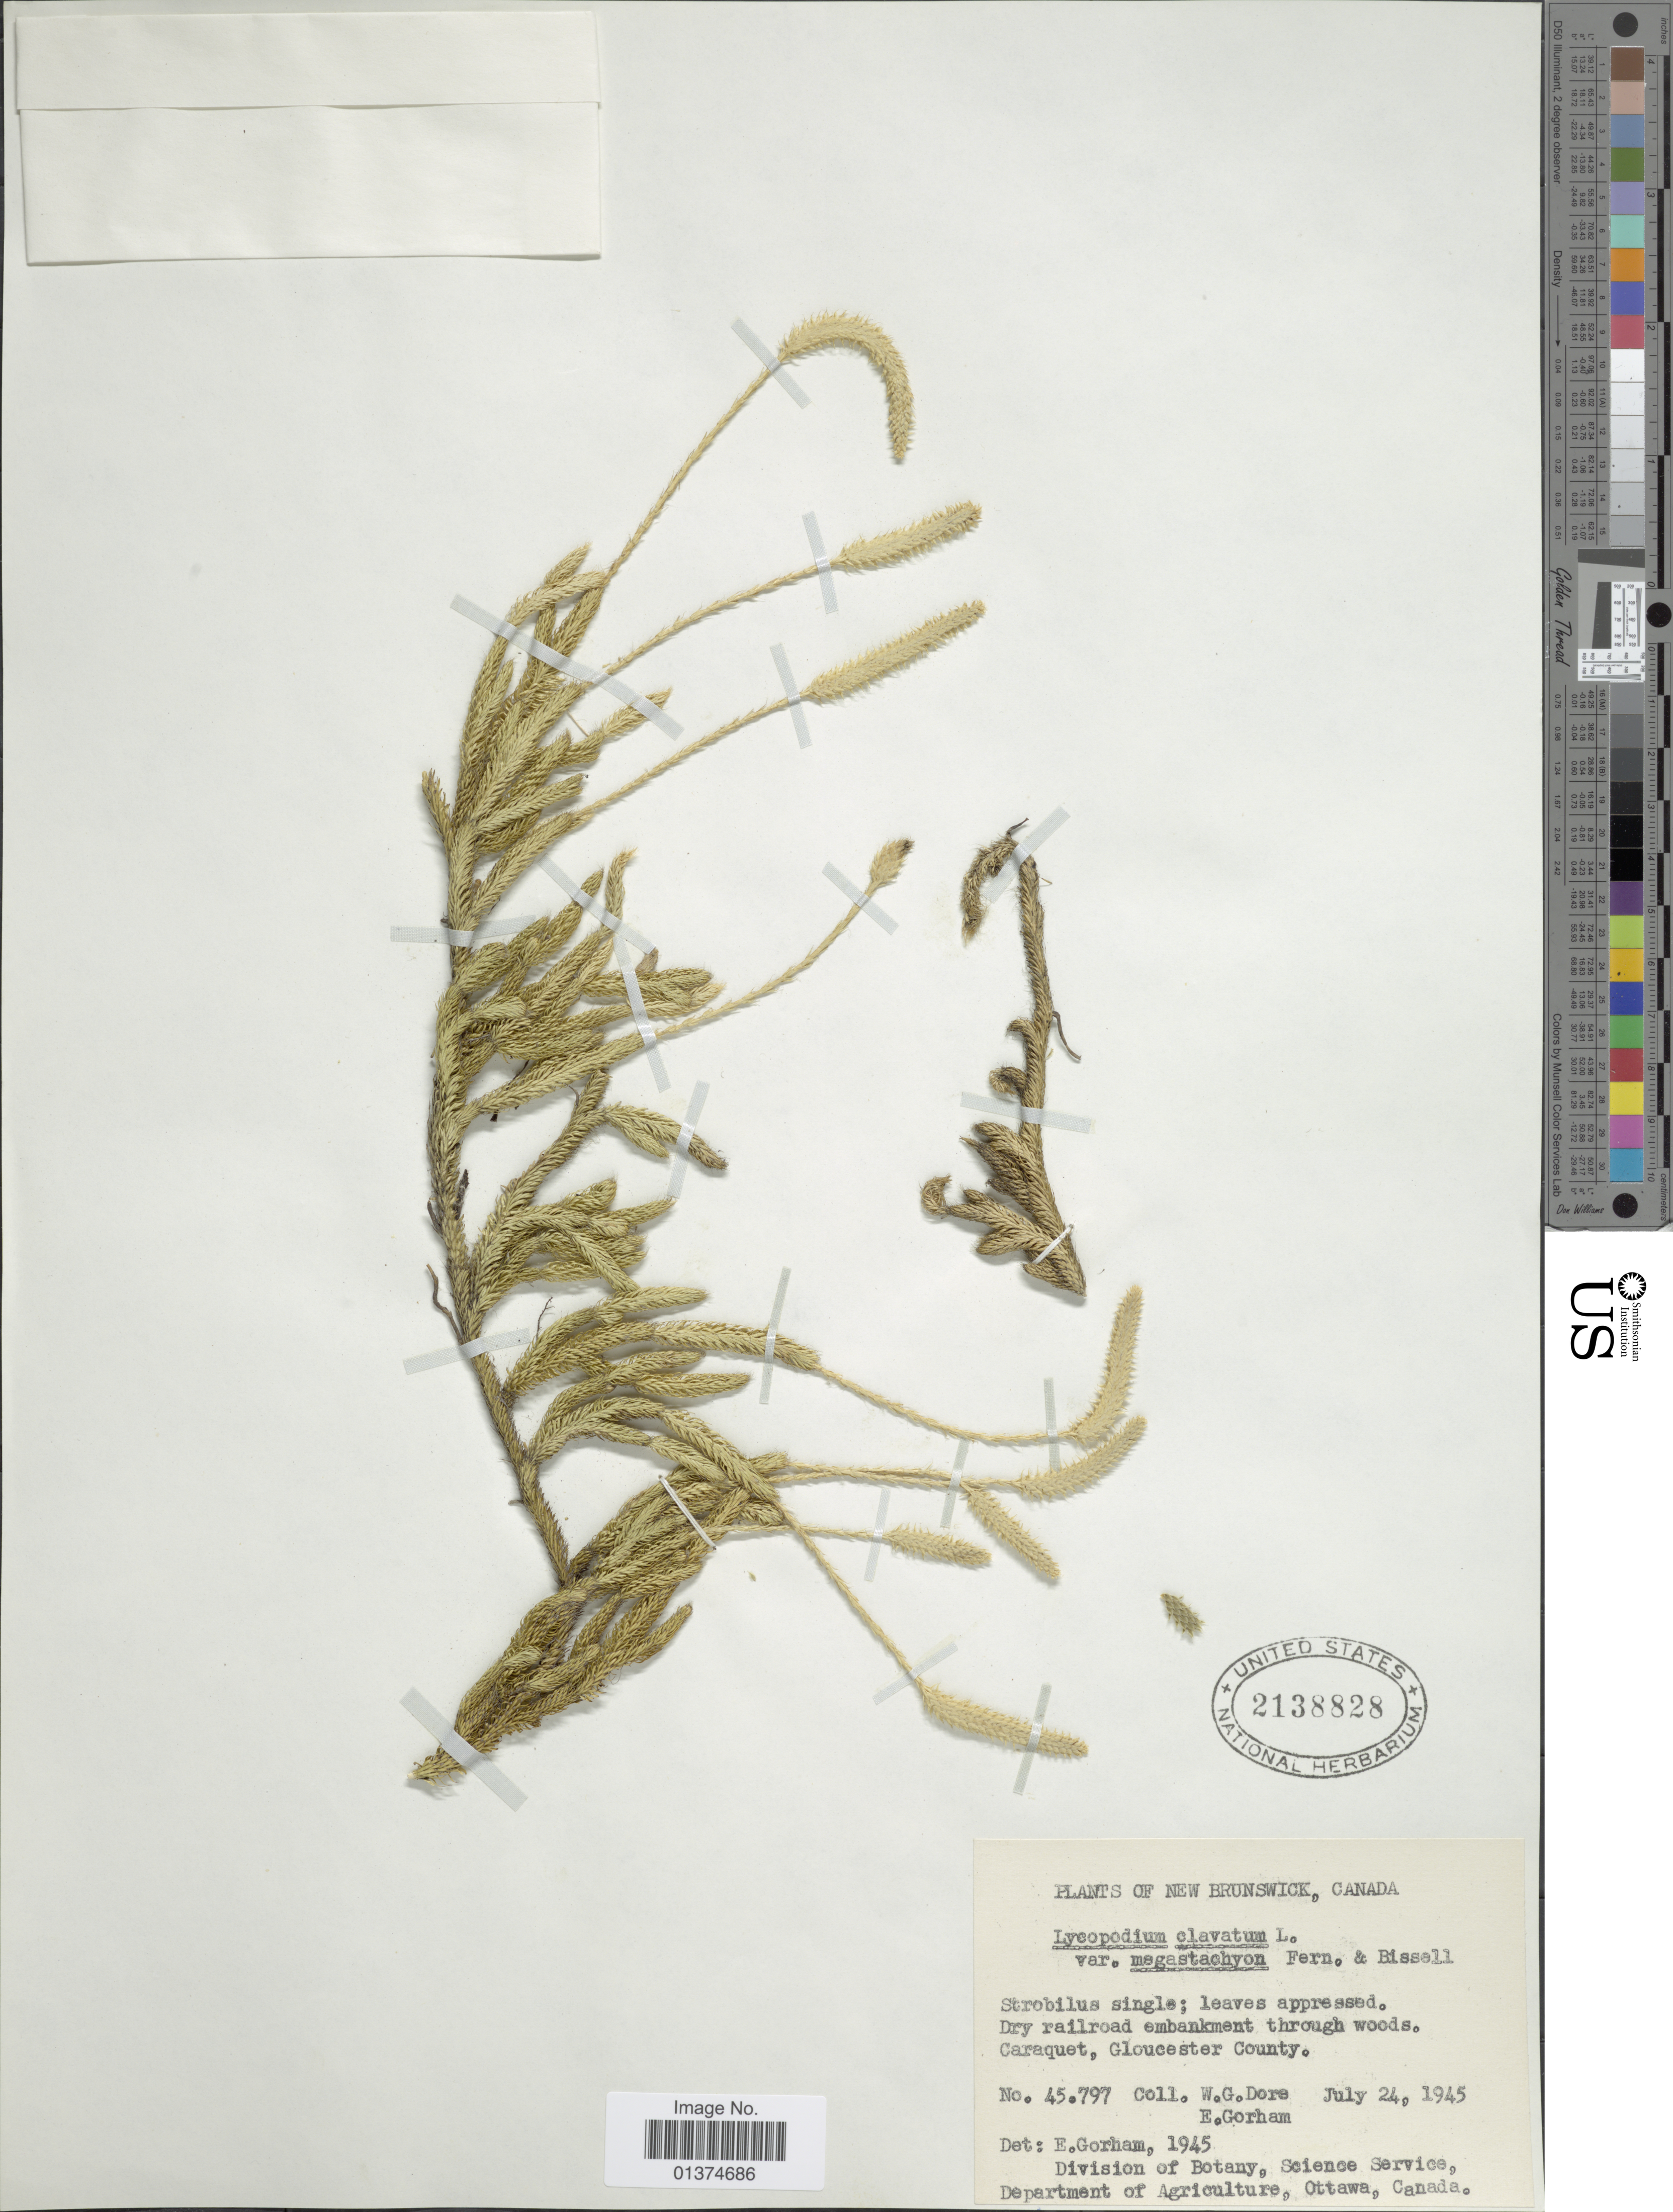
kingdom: Plantae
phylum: Tracheophyta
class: Lycopodiopsida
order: Lycopodiales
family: Lycopodiaceae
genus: Lycopodium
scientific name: Lycopodium clavatum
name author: L.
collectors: W. Dore & E. Gorham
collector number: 45797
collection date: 1945-07-24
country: Canada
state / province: New Brunswick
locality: Caraquet, Gloucester County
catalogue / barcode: US 2138828